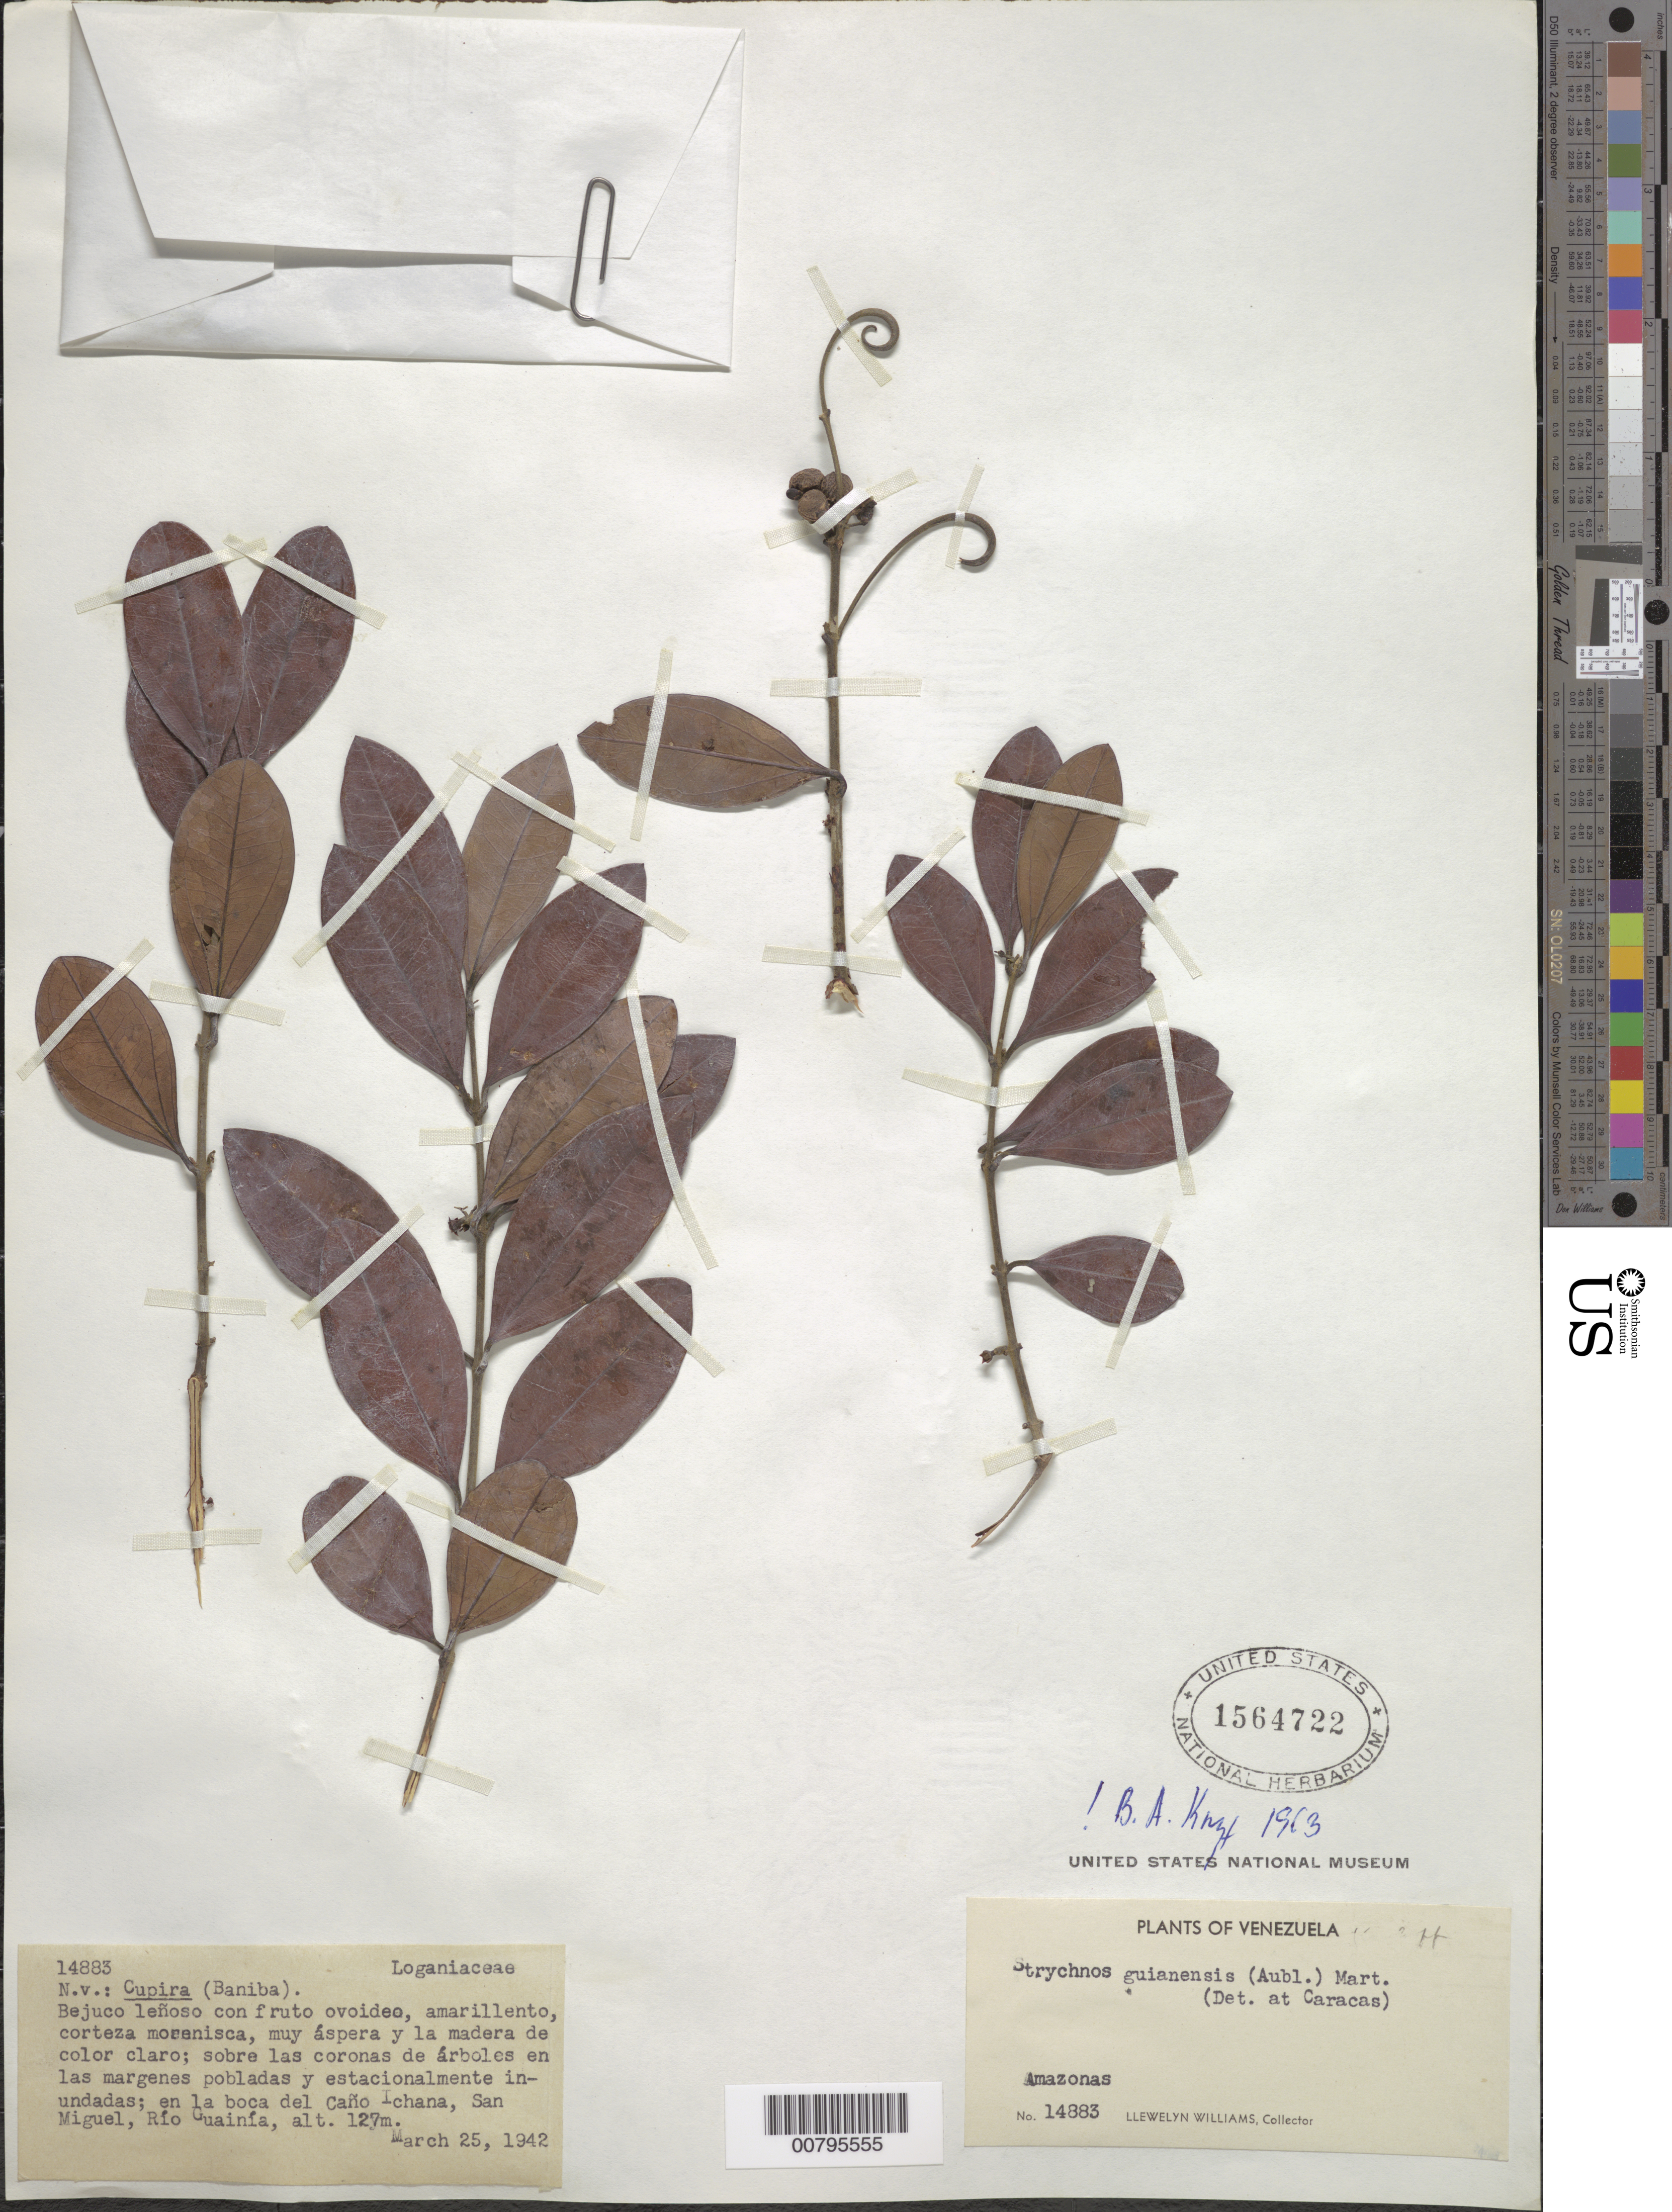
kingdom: Plantae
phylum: Tracheophyta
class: Magnoliopsida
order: Gentianales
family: Loganiaceae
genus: Strychnos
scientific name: Strychnos guianensis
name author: (Aubl.) Mart.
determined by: Krukoff, B. A.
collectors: Ll. Williams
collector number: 14883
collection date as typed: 25-Mar-42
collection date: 1942-03-25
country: Venezuela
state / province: Amazonas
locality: Caño Ichana, Caño San Miguel, Río Guainia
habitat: Sobre las coronas de arboles en las megenes pobladas y estacionalmneteinundadas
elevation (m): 120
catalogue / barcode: US 1564722